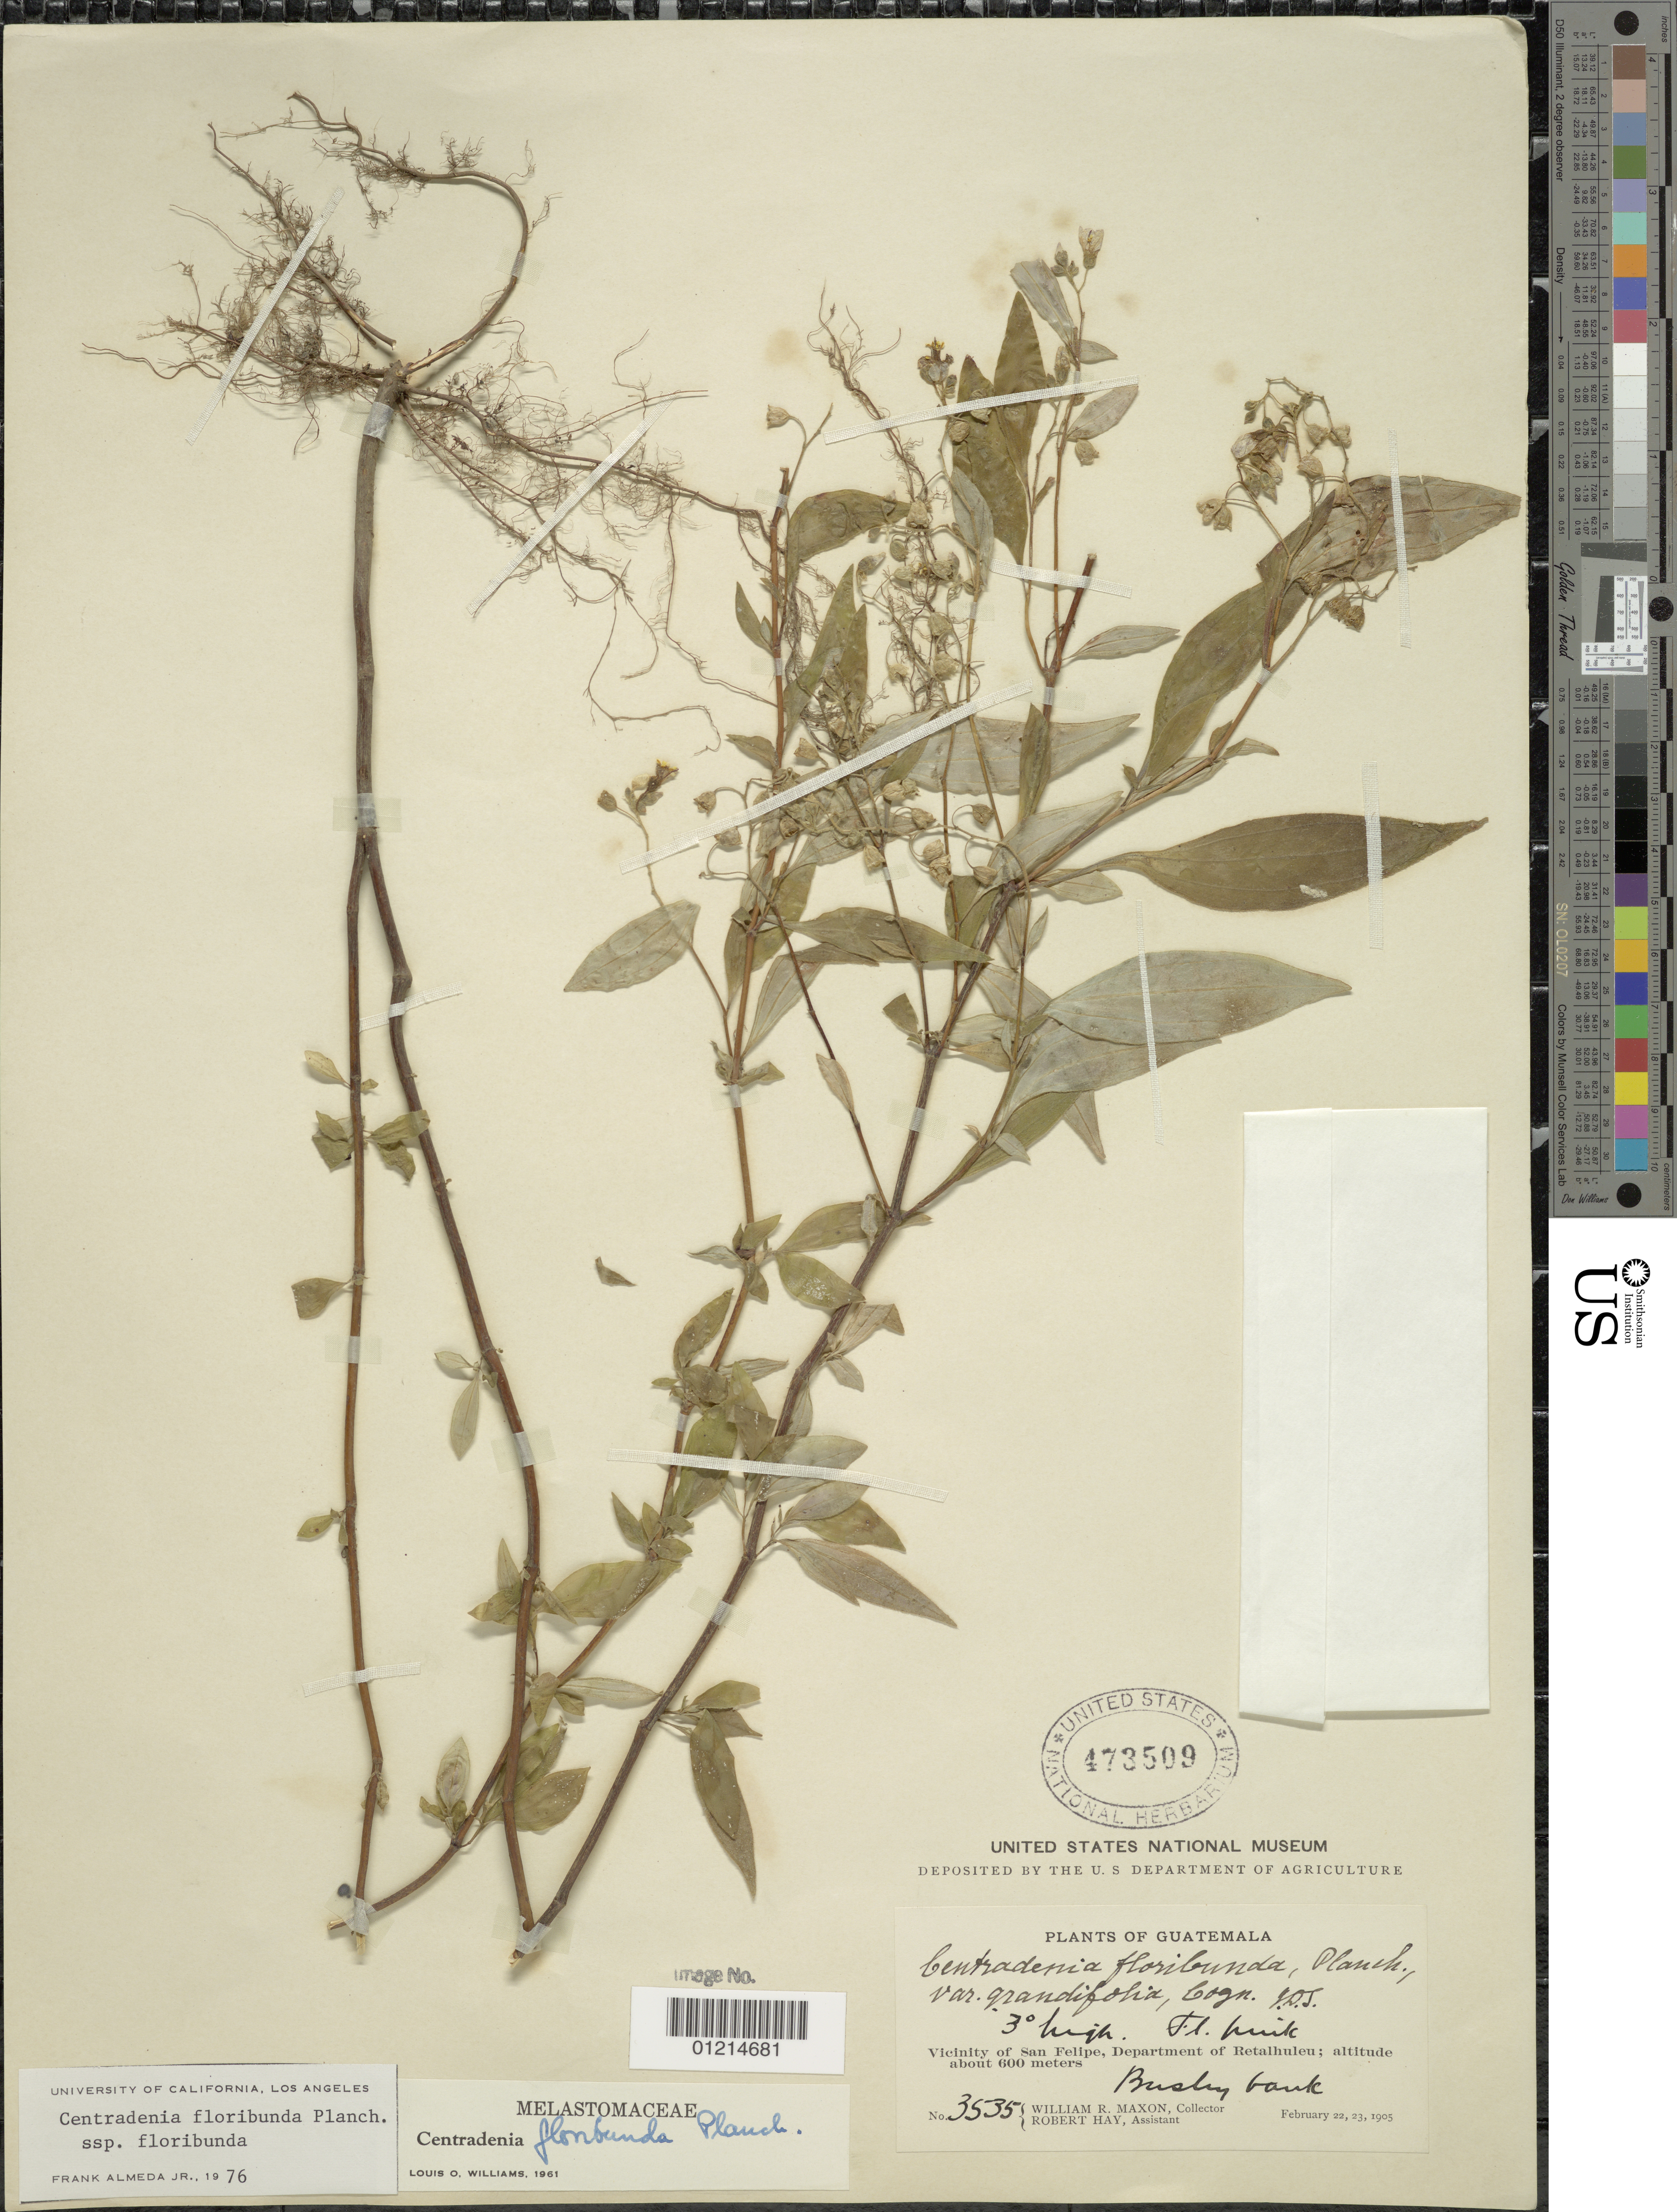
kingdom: Plantae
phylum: Tracheophyta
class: Magnoliopsida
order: Myrtales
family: Melastomataceae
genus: Centradenia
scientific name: Centradenia floribunda subsp. floribunda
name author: Planch.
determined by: Almeda, F.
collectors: W. R. Maxon & R. Hay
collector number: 3535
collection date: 1905-02-22,1905-02-23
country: Guatemala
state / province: Retalhuleu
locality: Vicinity of San Felipe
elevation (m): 600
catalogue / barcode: US 473509